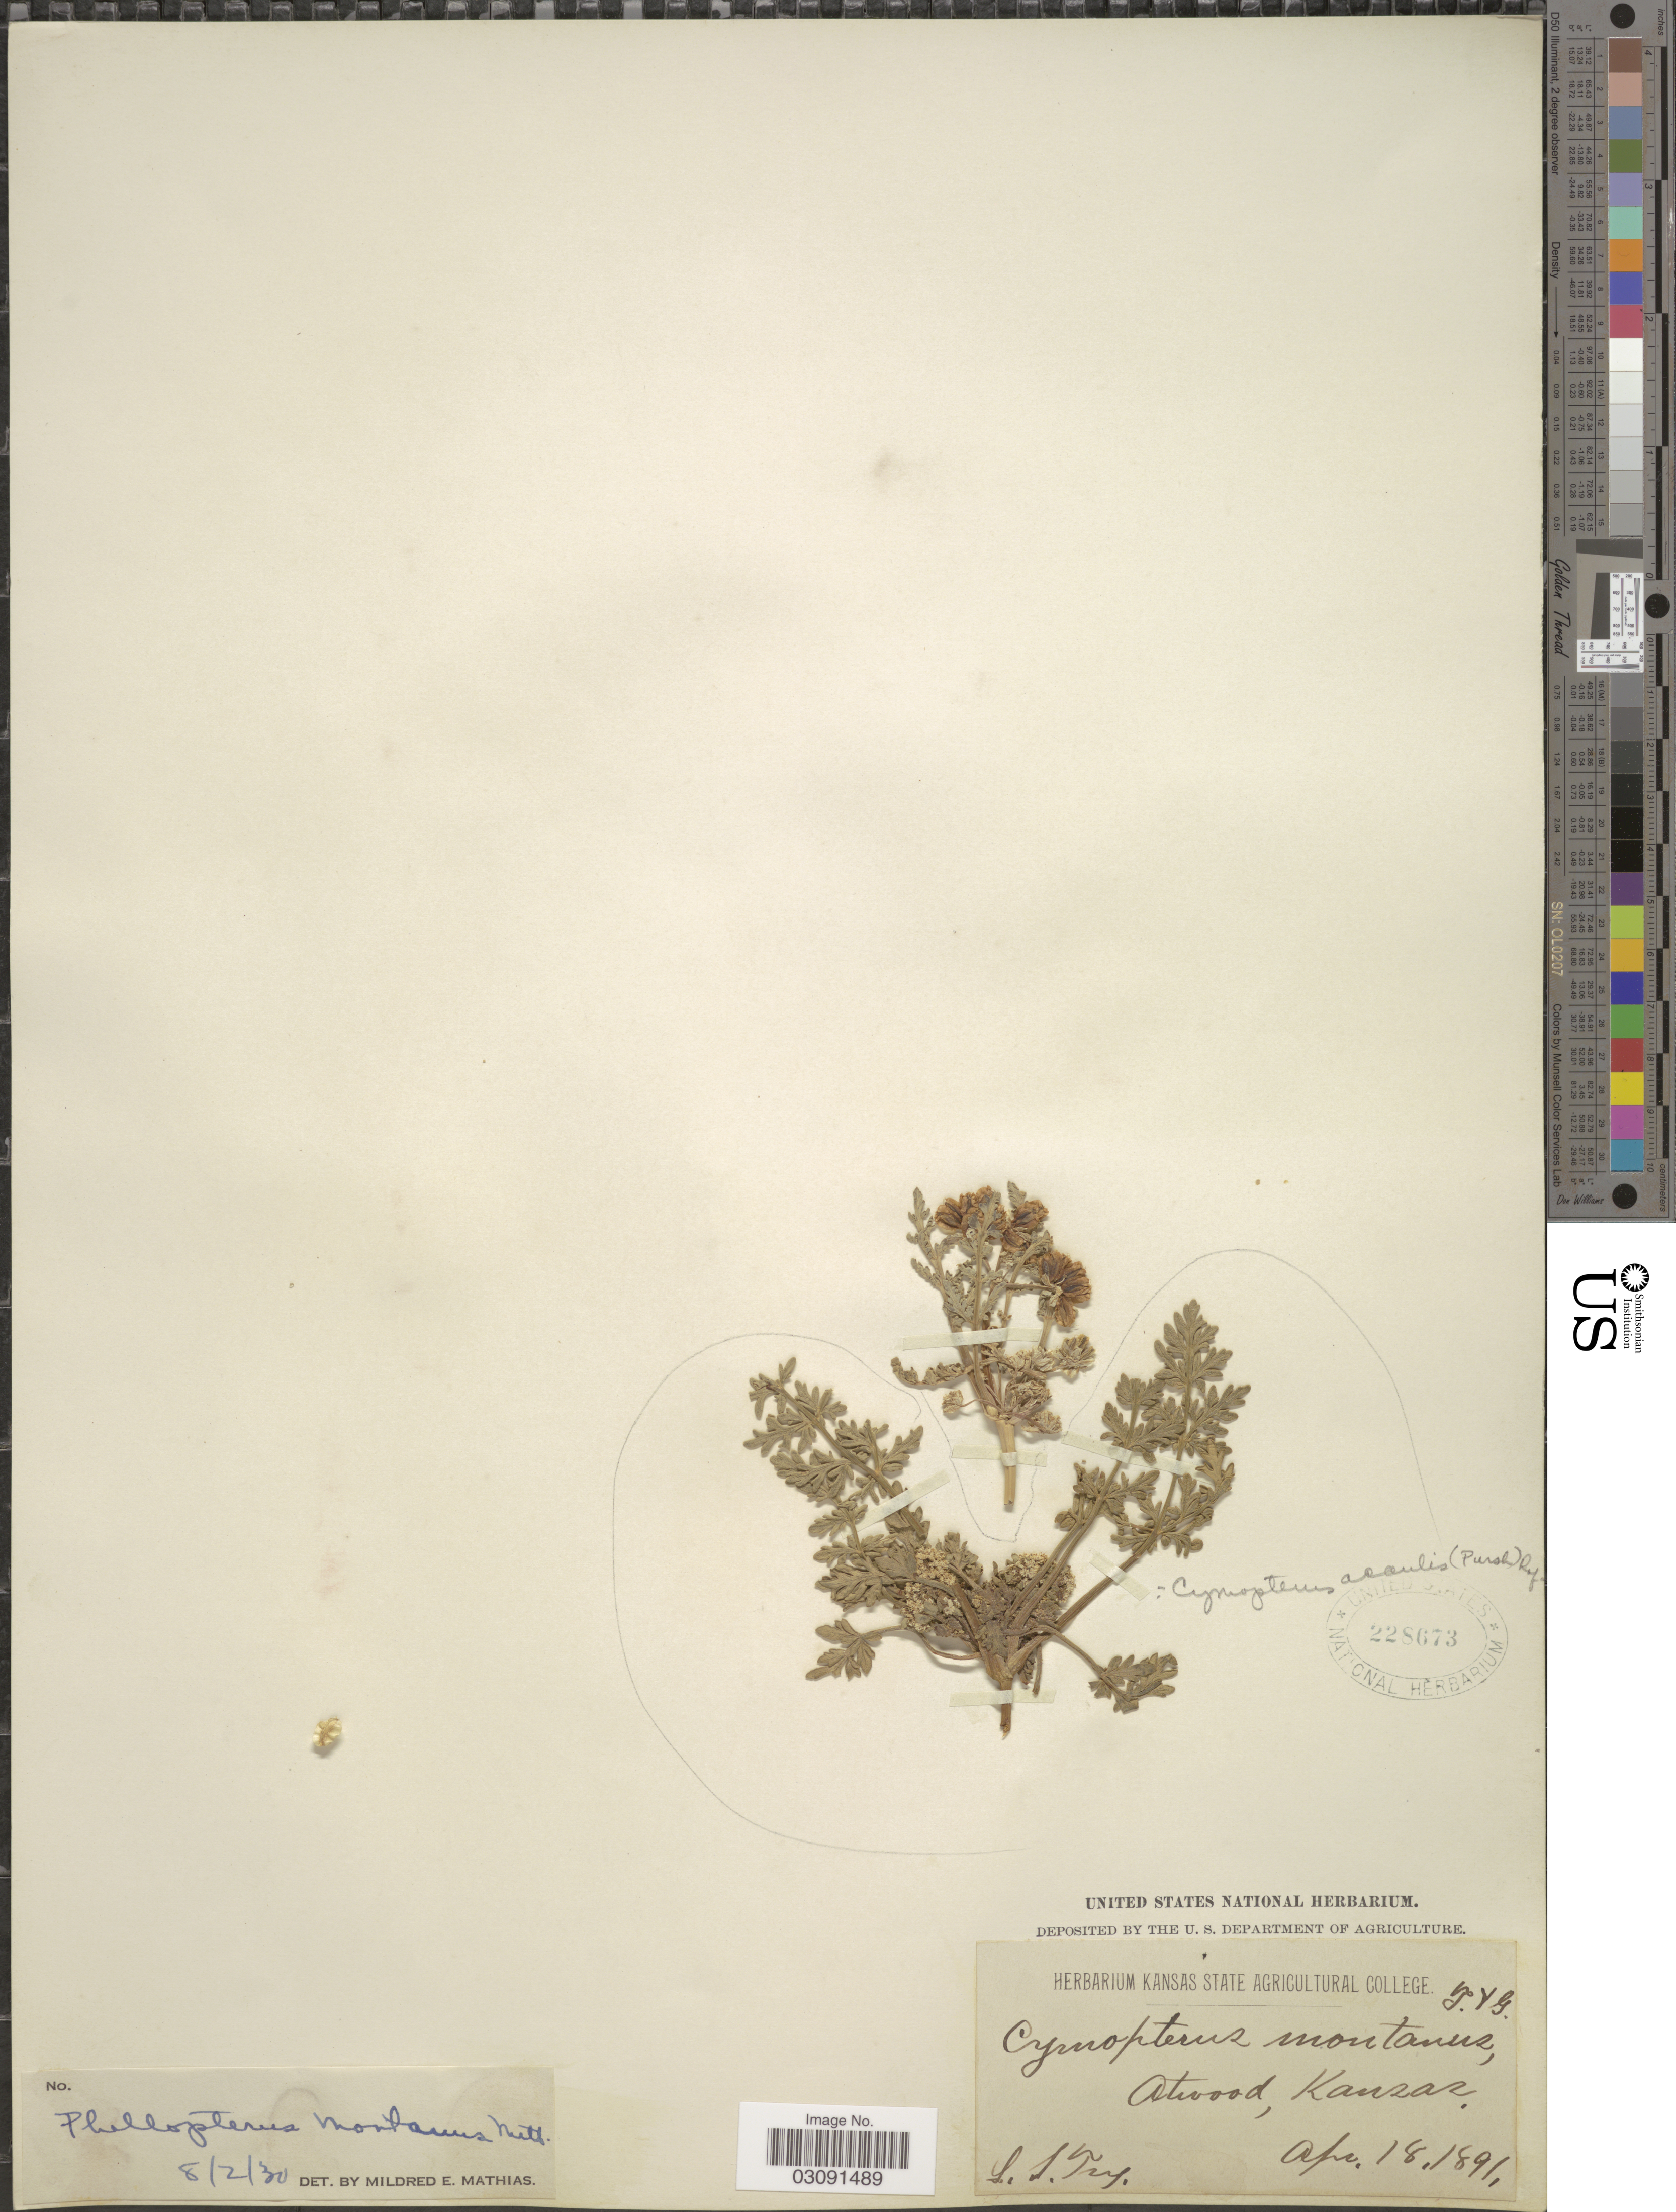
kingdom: Plantae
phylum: Tracheophyta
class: Magnoliopsida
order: Apiales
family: Apiaceae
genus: Cymopterus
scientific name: Cymopterus montanus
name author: Torr. & A. Gray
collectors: S. Try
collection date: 1891-04-18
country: United States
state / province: Kansas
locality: Atwood.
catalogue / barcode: US 228673